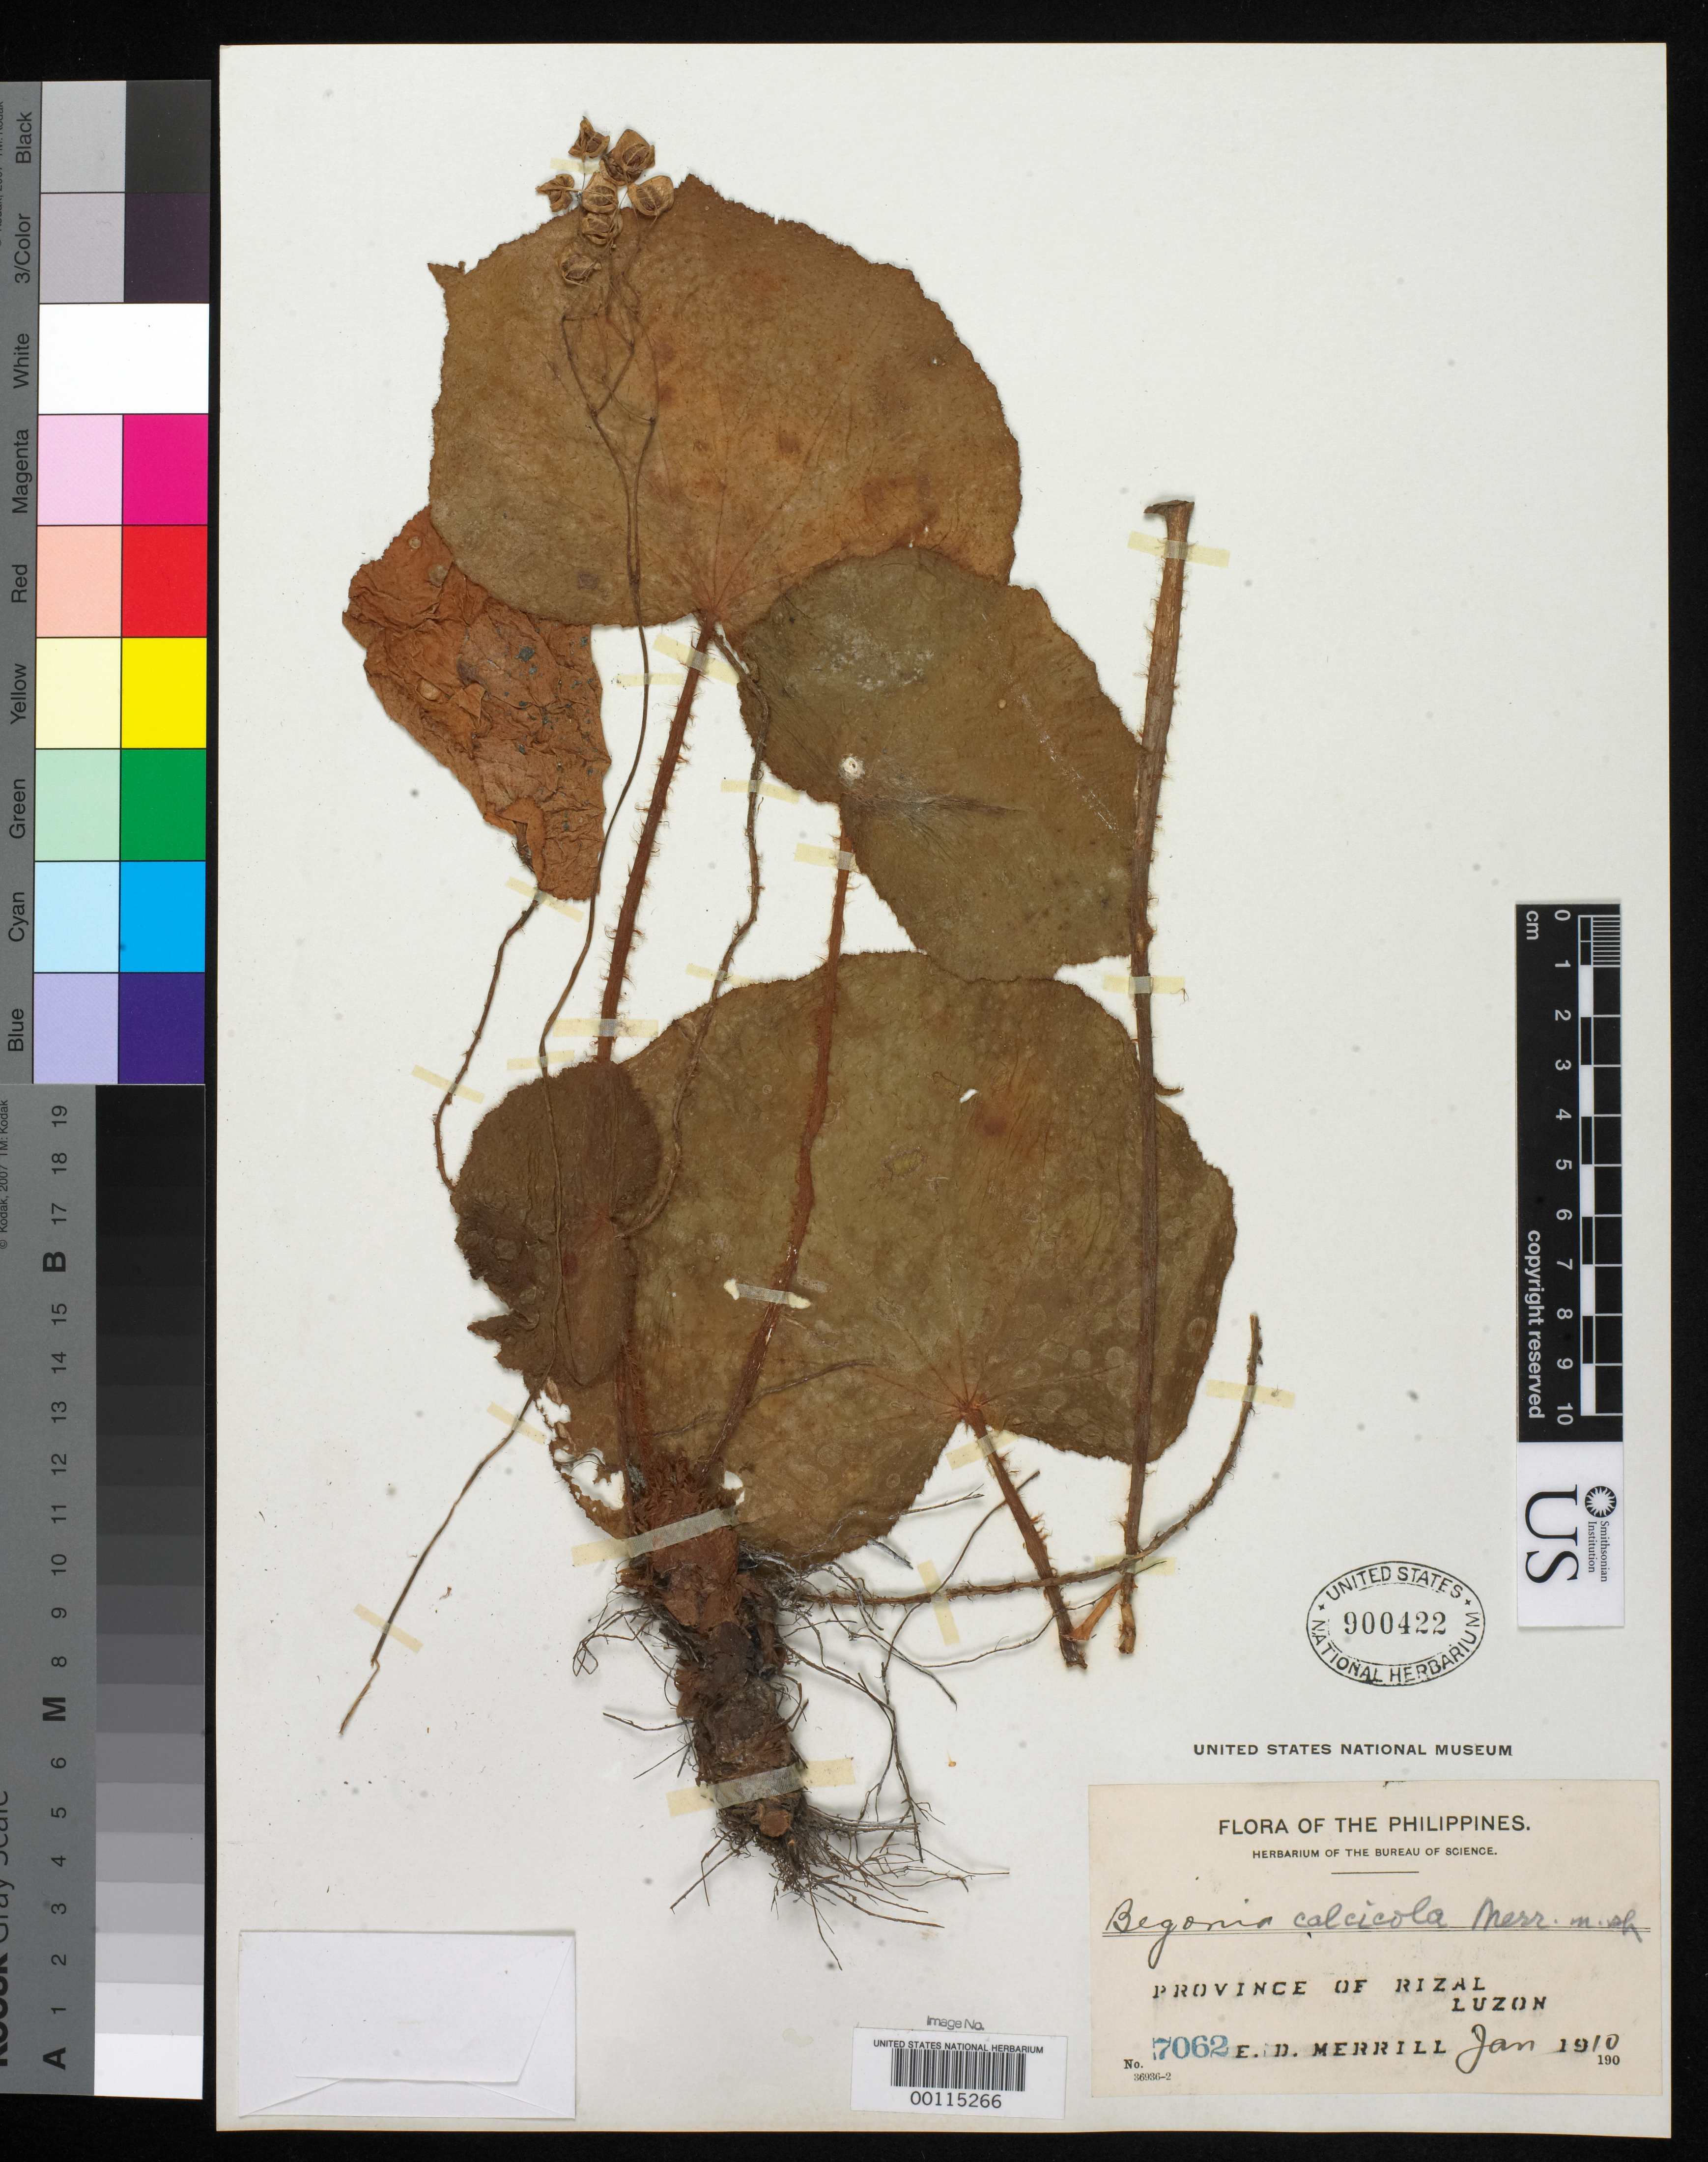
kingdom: Plantae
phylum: Tracheophyta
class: Magnoliopsida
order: Cucurbitales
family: Begoniaceae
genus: Begonia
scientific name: Begonia calcicola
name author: Merr.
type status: Isotype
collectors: E. D. Merrill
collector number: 7062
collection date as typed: Jan 1910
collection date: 1910-01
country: Philippines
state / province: Calabarzon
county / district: Rizal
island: Luzon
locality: Montalban.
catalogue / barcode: US 900422